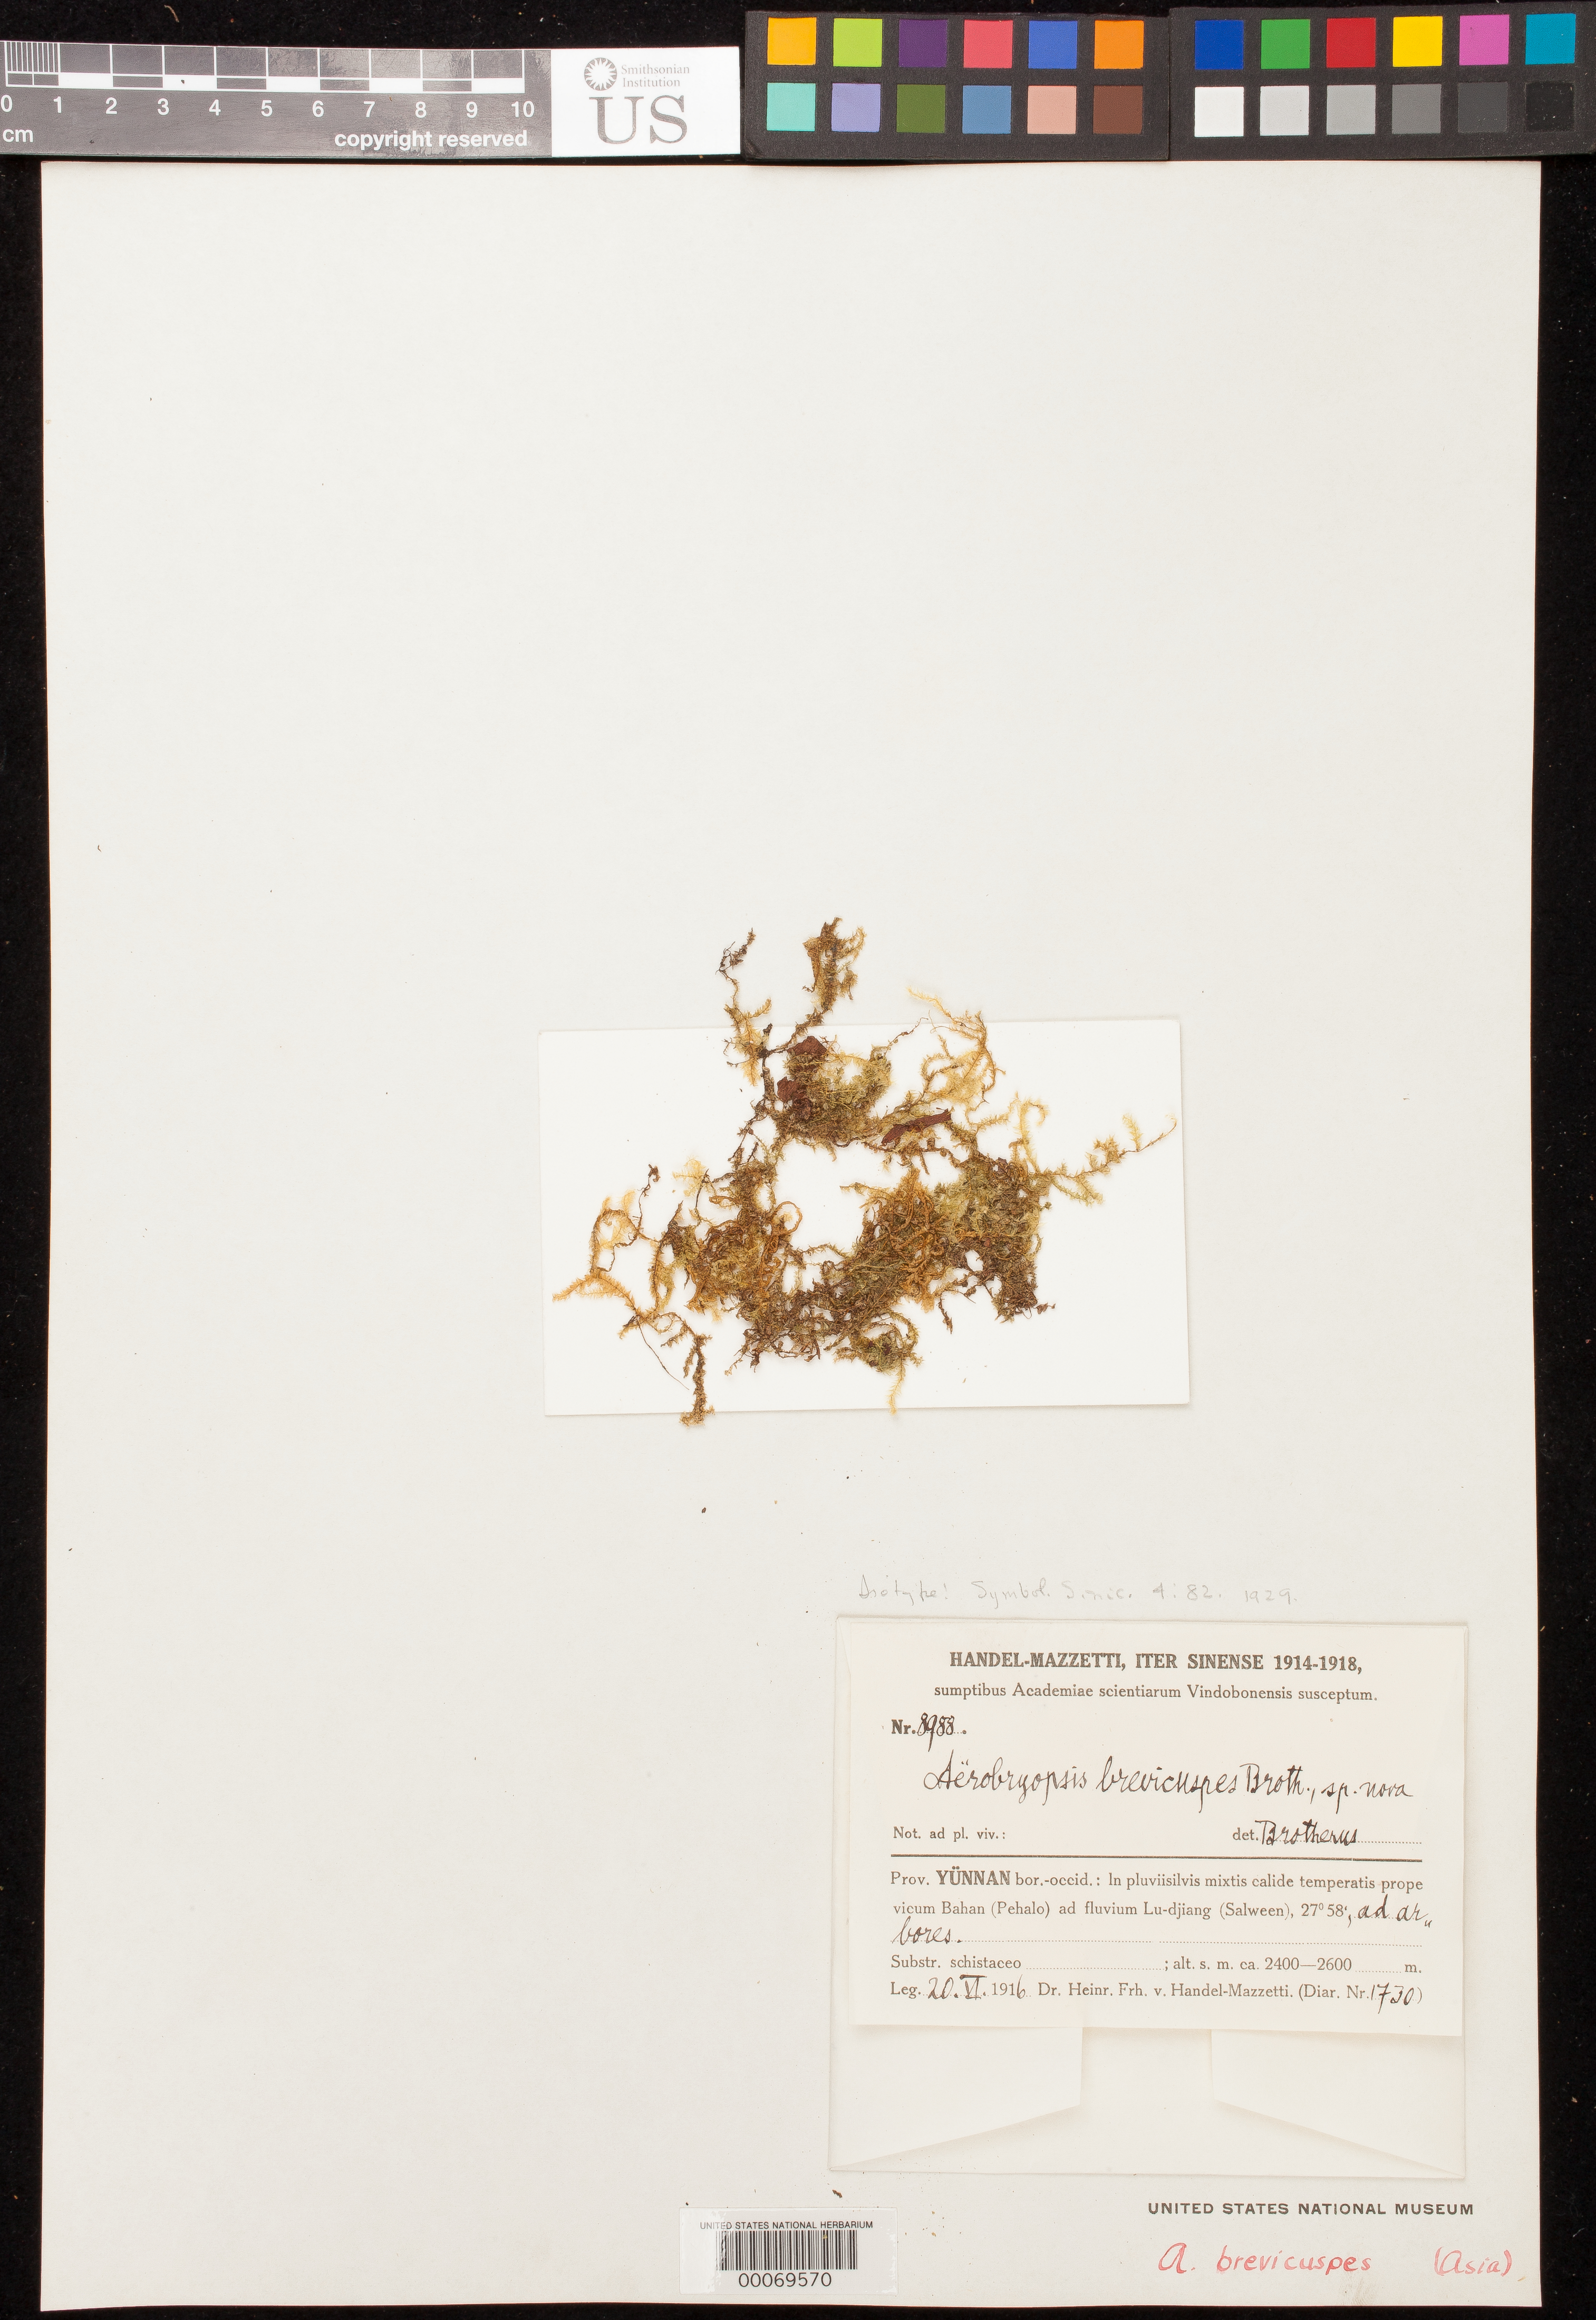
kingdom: Plantae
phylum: Bryophyta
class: Bryopsida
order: Hypnales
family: Meteoriaceae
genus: Aerobryopsis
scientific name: Aerobryopsis brevicuspis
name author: Broth.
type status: Isotype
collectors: H. Handel-Mazzetti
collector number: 8988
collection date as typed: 20 Jun 1916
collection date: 1916-06-20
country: China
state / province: Yunnan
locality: Prope vicum Bahan (Pehalo) ad fluvium Lu-djiang (Salween). [Near village of Bahan (Pehalo) at Lu-djiang (Salween) River.]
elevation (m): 2400